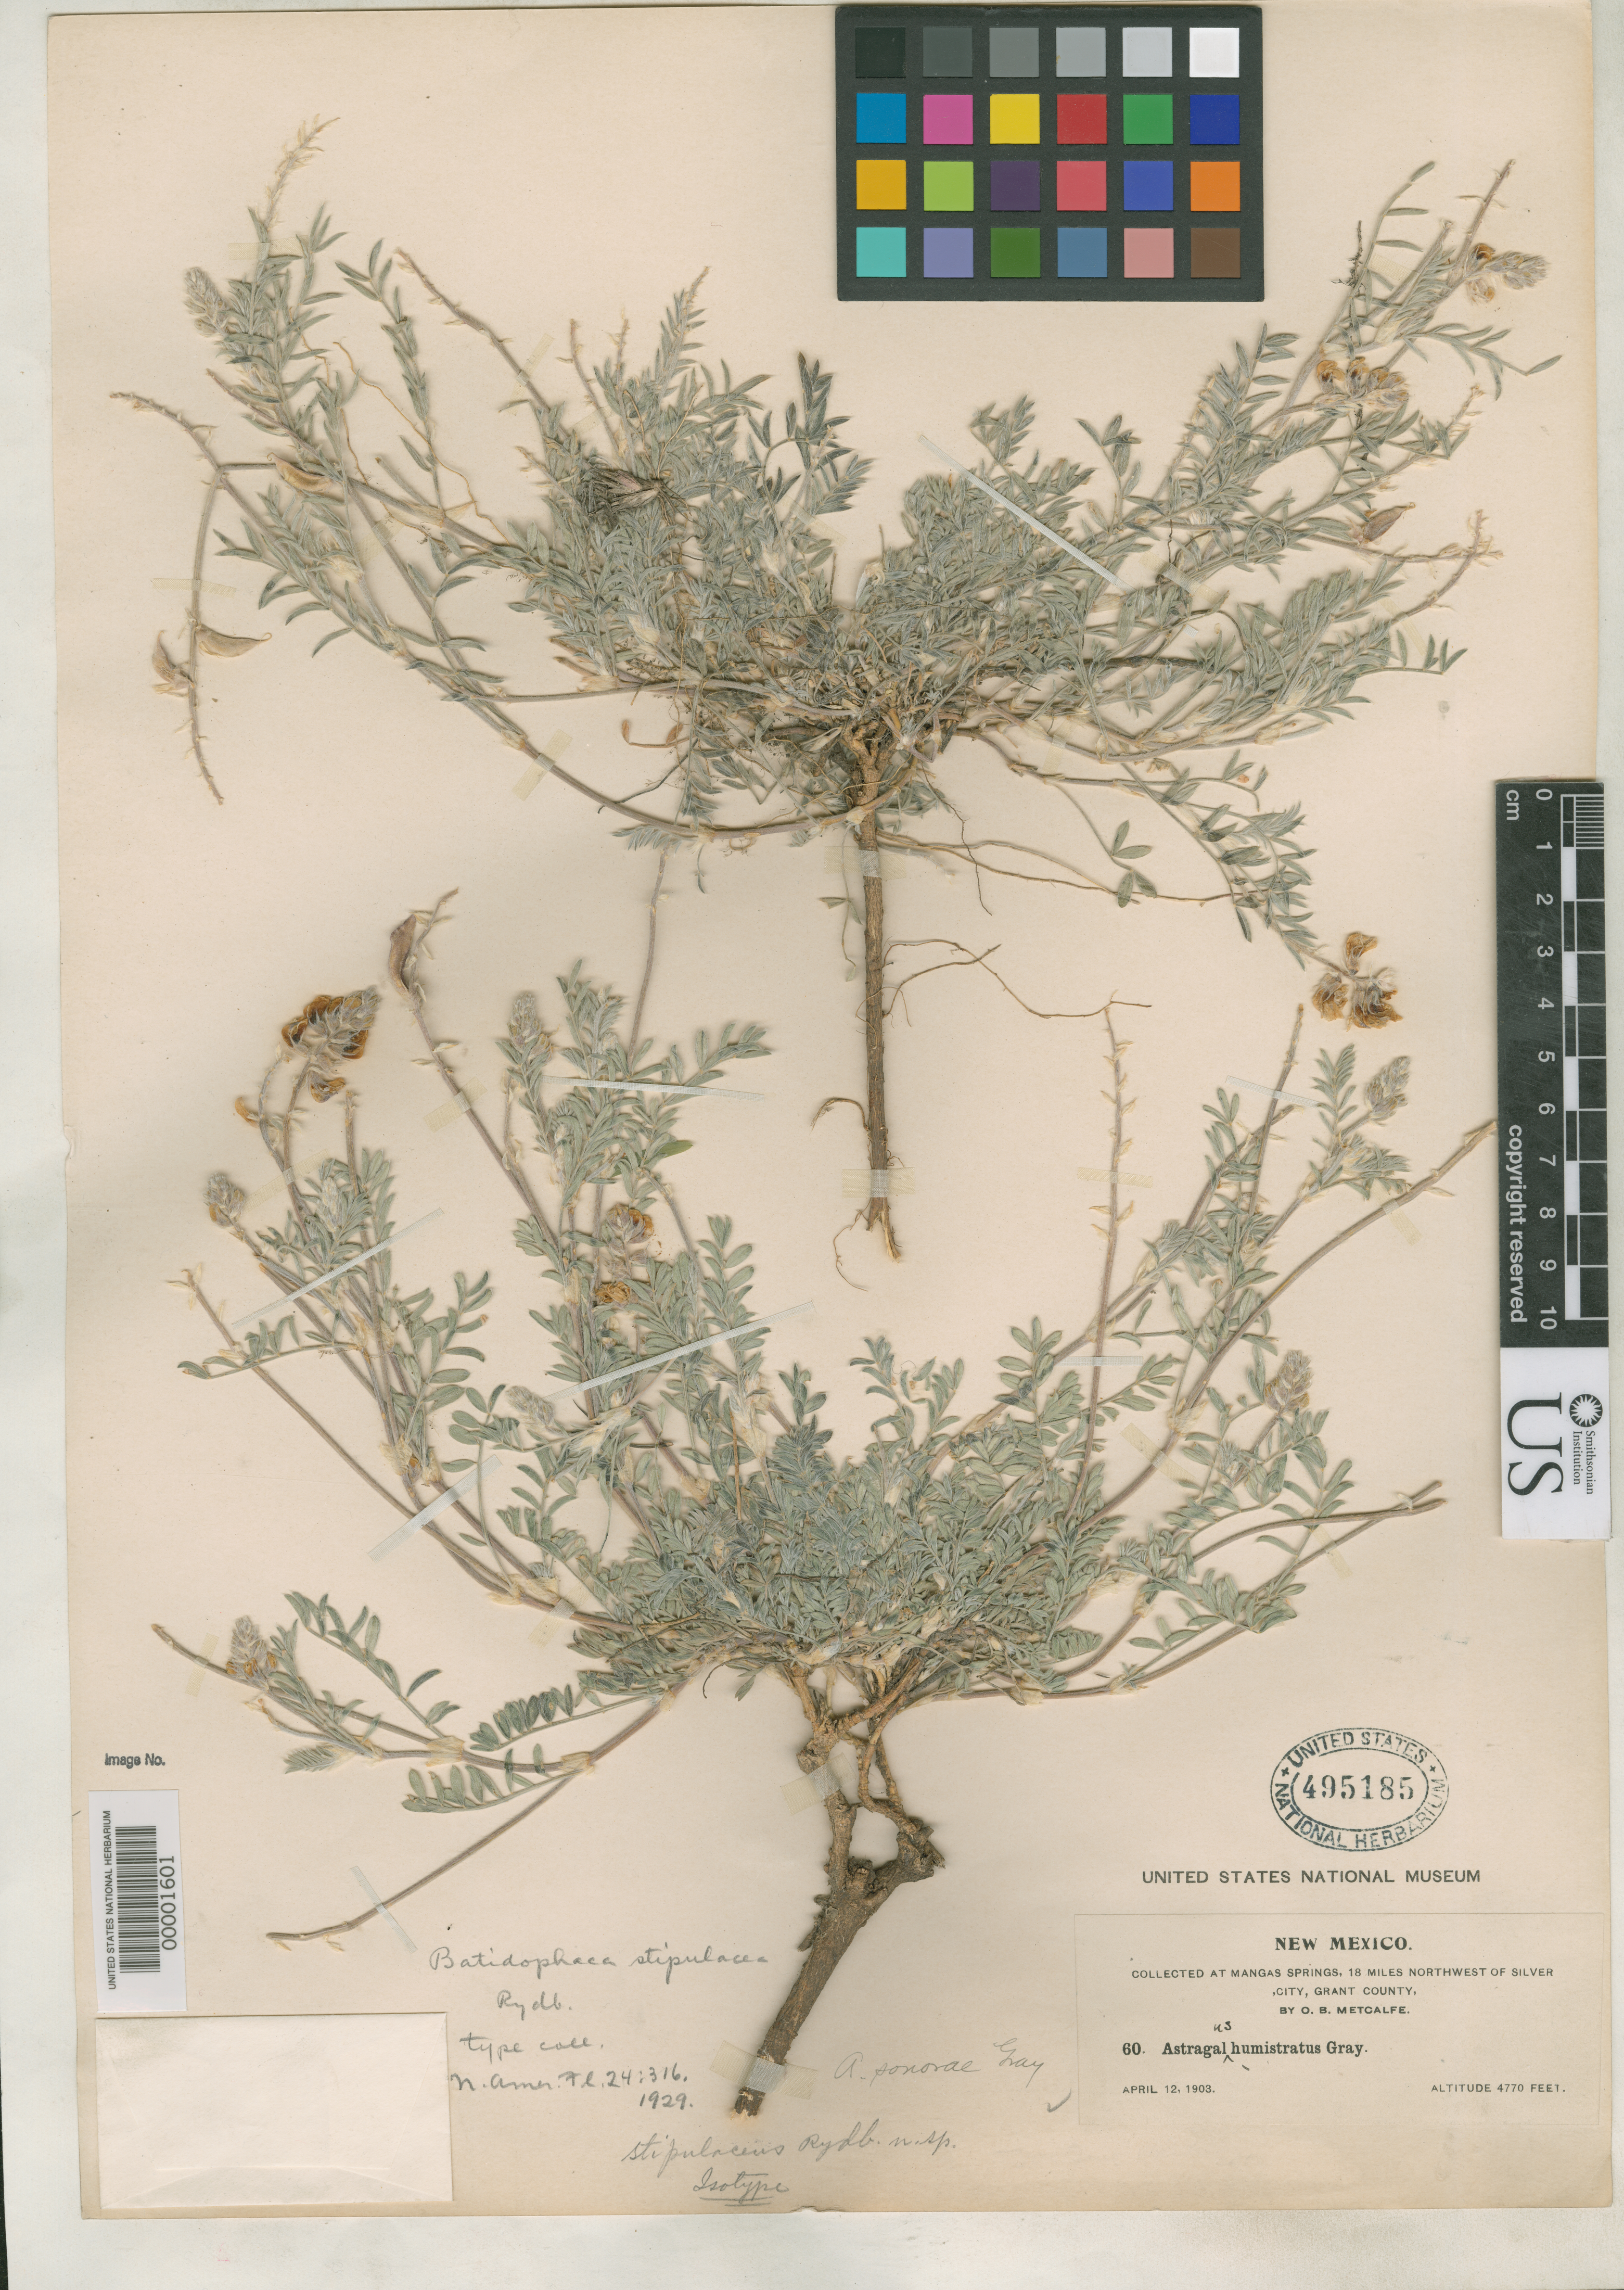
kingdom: Plantae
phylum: Tracheophyta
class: Magnoliopsida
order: Fabales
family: Fabaceae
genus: Batidophaca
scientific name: Batidophaca stipulacea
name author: Rydb.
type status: Isotype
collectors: O. B. Metcalfe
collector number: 60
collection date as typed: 12 Apr 1903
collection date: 1903-04-12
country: United States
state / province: New Mexico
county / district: Grant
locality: Mangas Springs, 18 mi NW of Silver City.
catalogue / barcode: US 495185